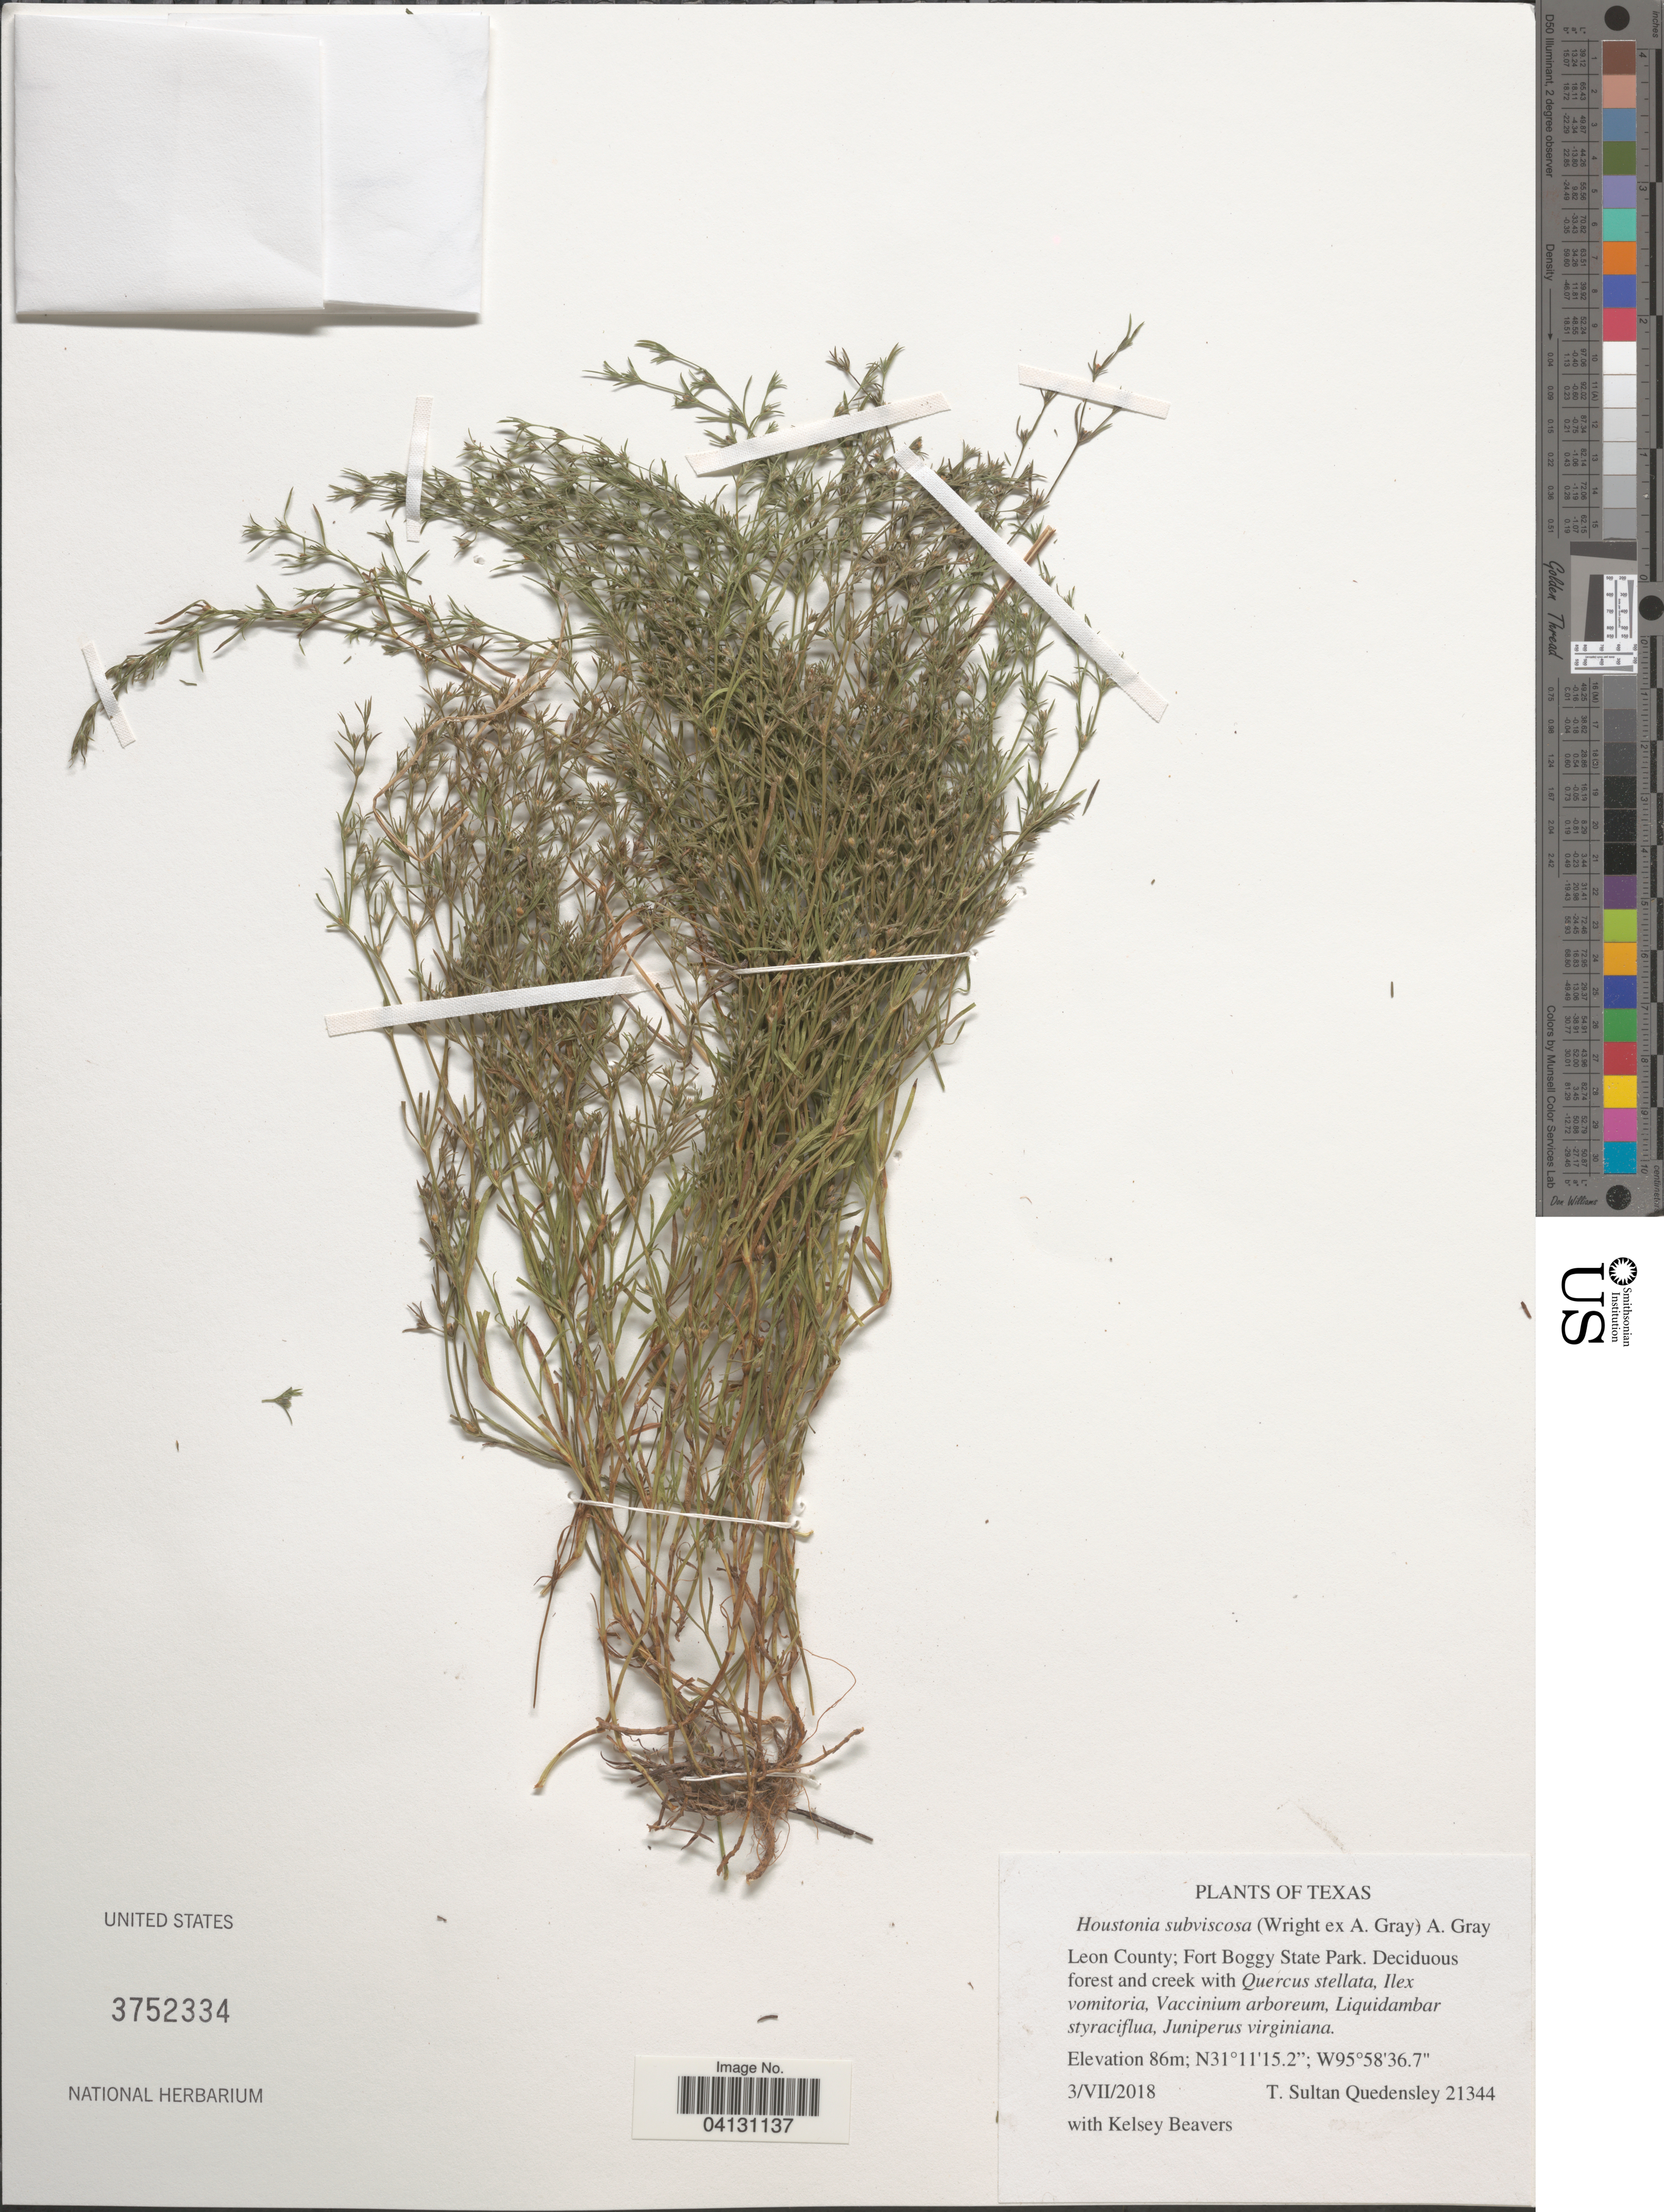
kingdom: Plantae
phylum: Tracheophyta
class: Magnoliopsida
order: Gentianales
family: Rubiaceae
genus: Houstonia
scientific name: Houstonia subviscosa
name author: (Wright ex A. Gray) A. Gray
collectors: T. S. Quedensley & K. Beavers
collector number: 21344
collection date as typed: Transcribed d/m/y: 3/7/2018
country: United States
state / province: Texas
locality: Leon County: Fort Boggy State Park.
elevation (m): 86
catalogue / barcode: US 3752334